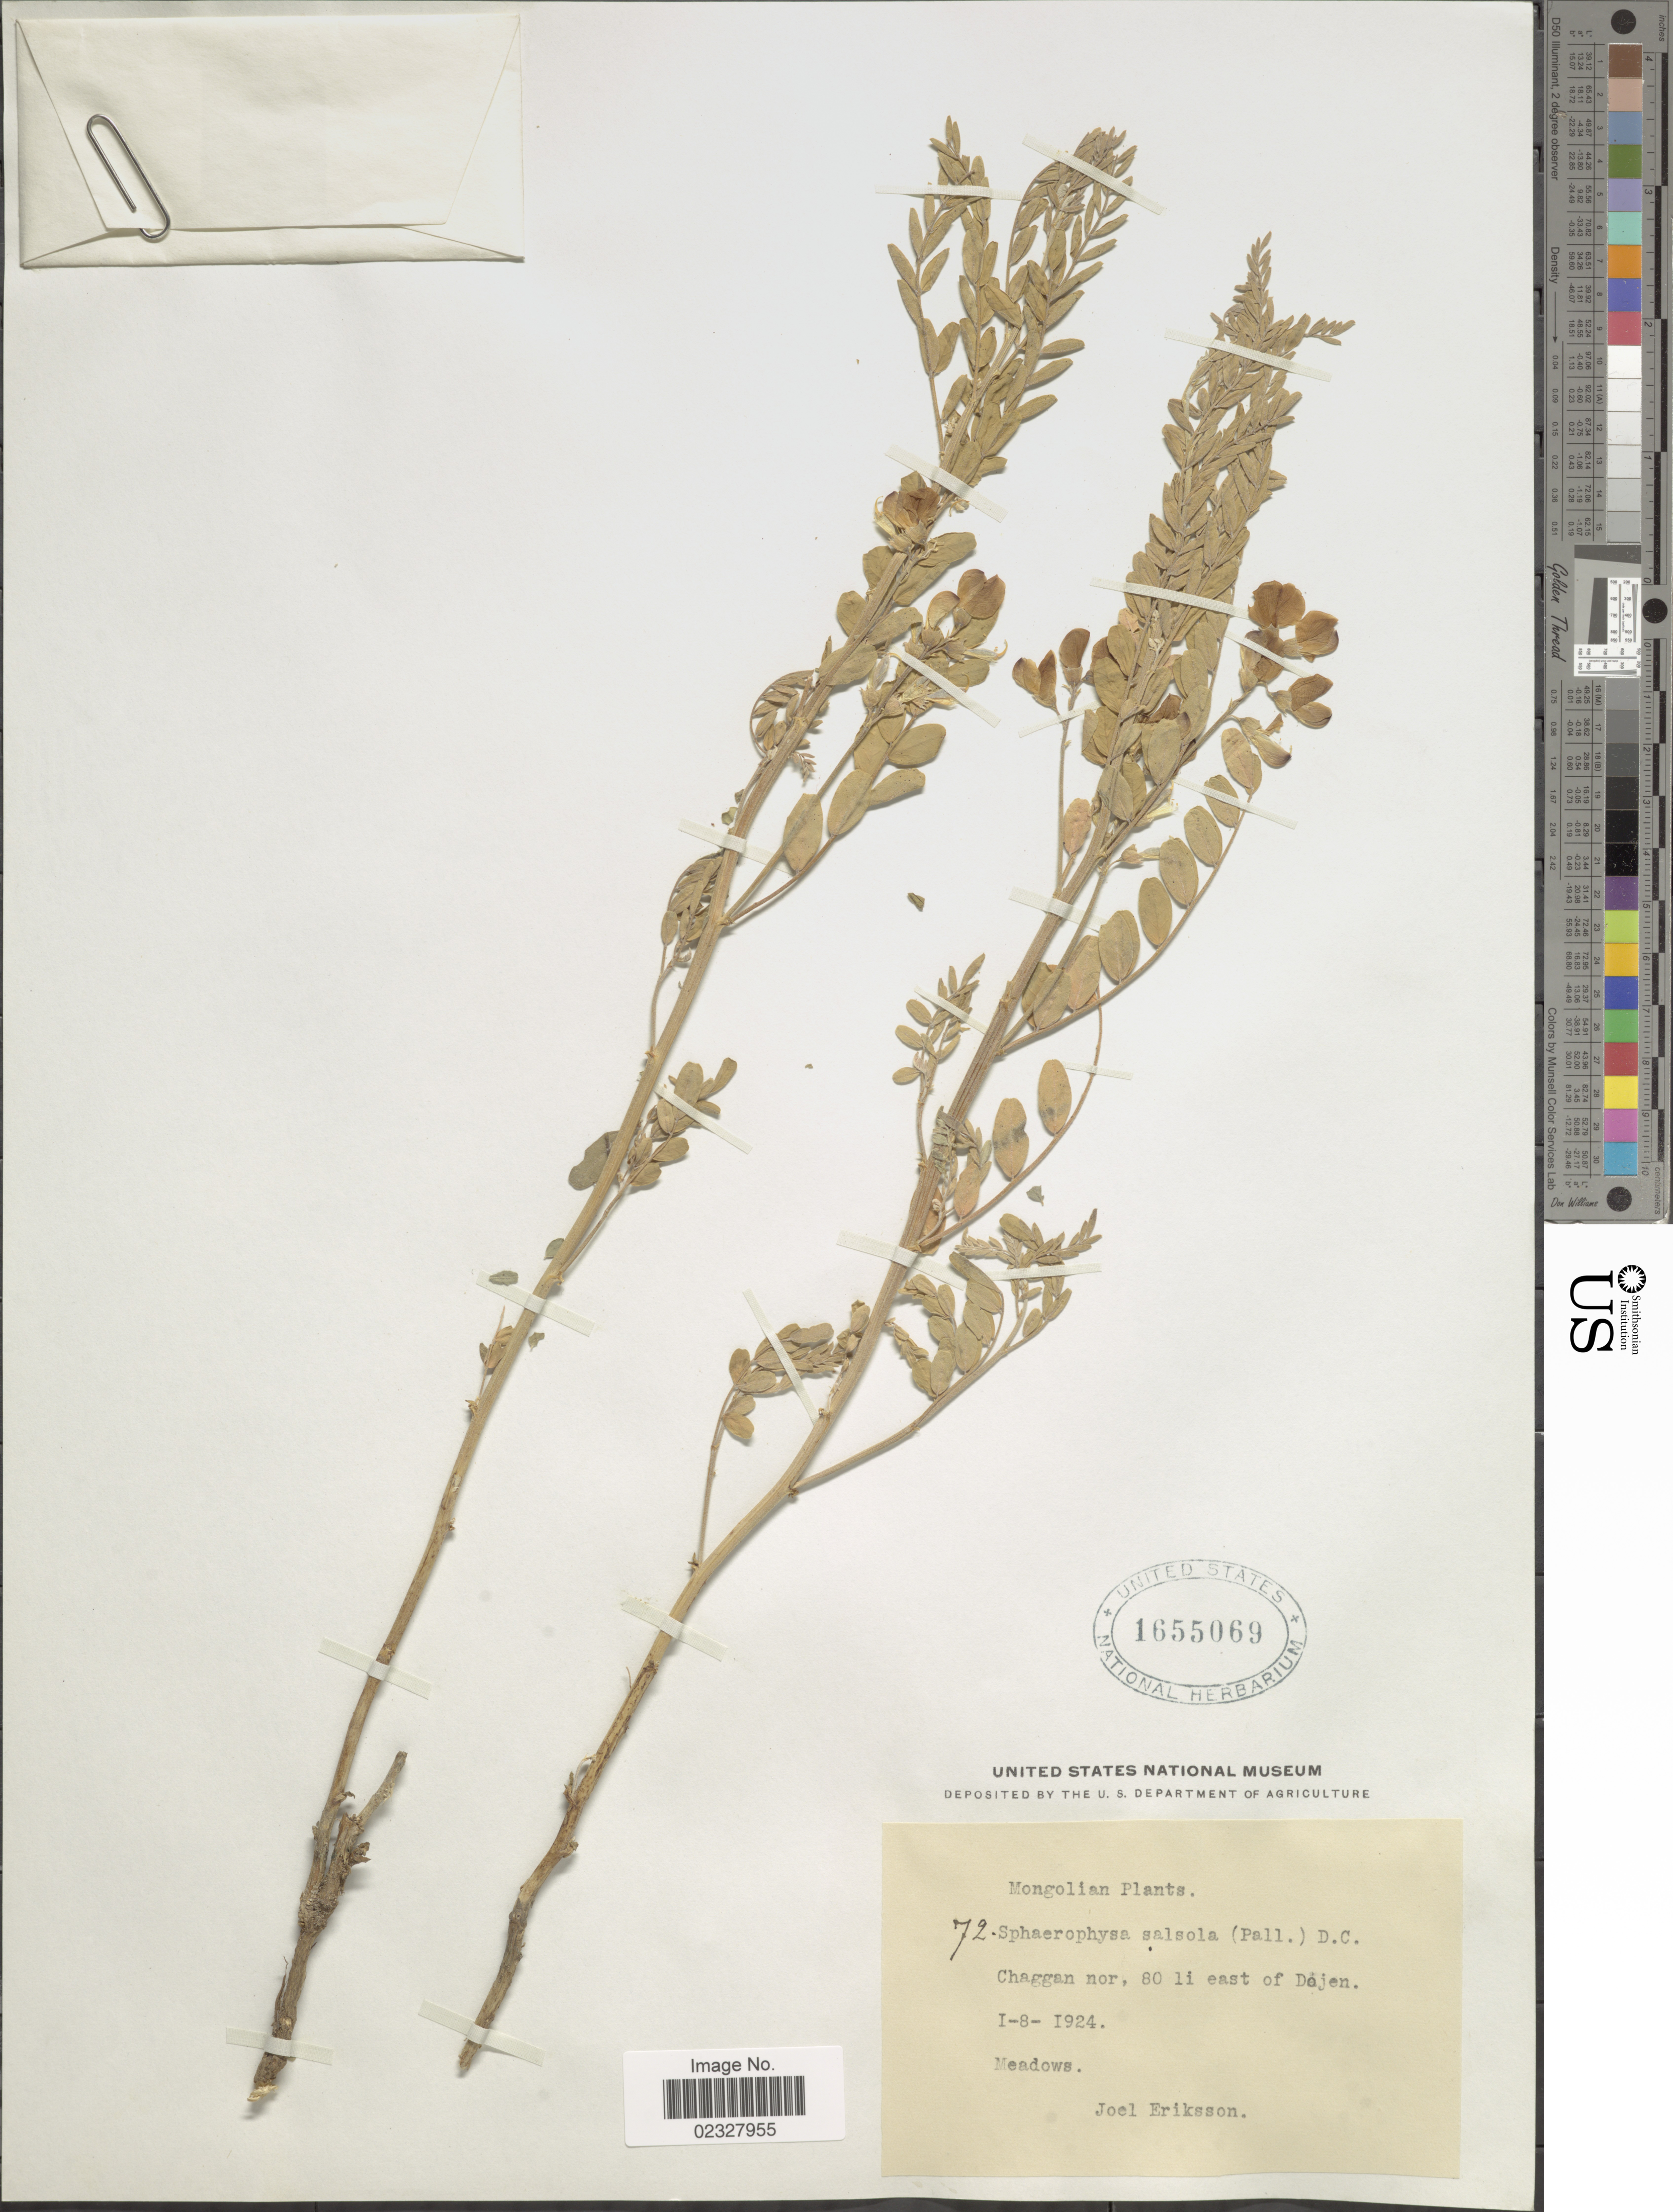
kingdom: Plantae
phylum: Tracheophyta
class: Magnoliopsida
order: Fabales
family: Fabaceae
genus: Sphaerophysa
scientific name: Sphaerophysa salsula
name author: (Pall.) DC.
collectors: J. Eriksson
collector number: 72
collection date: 1924-08-01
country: Mongolia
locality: Chaggan nor, 80 li east of Dojen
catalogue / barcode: US 1655069